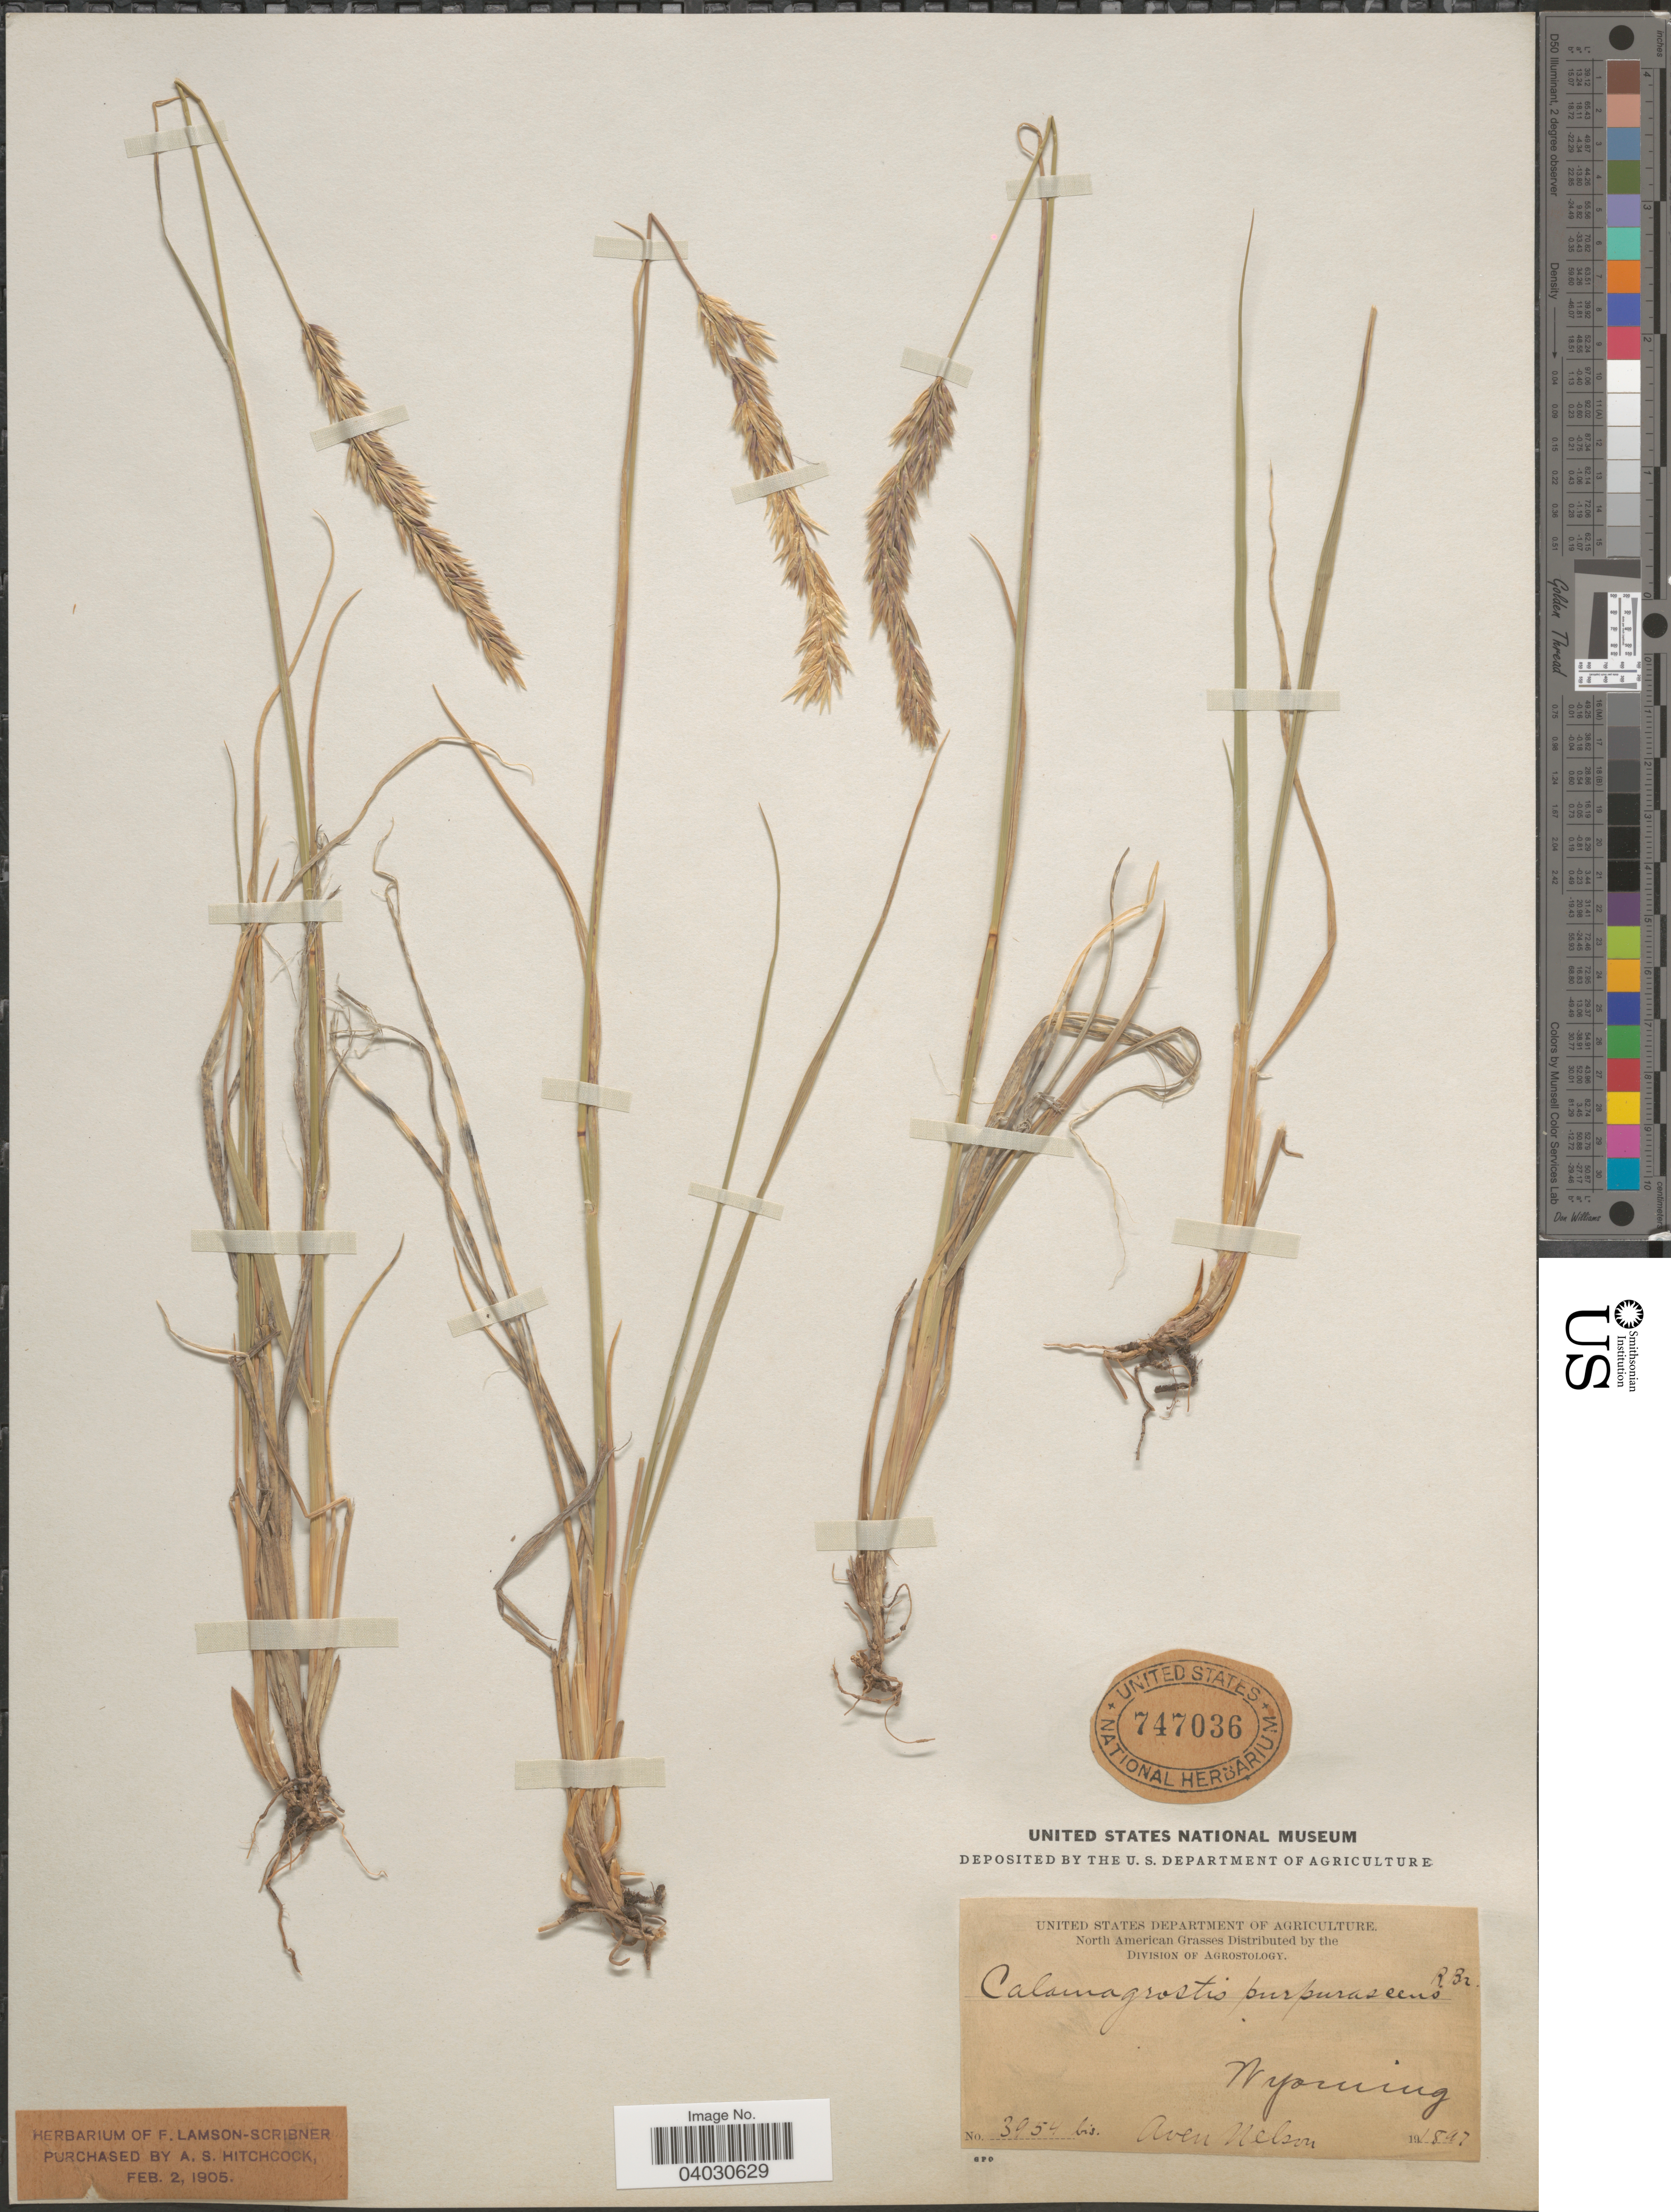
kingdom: Plantae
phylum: Tracheophyta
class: Liliopsida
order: Poales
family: Poaceae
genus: Calamagrostis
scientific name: Calamagrostis purpurascens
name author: R. Br.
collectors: A. Nelson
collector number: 3954bis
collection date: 1897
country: United States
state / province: Wyoming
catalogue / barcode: US 747036